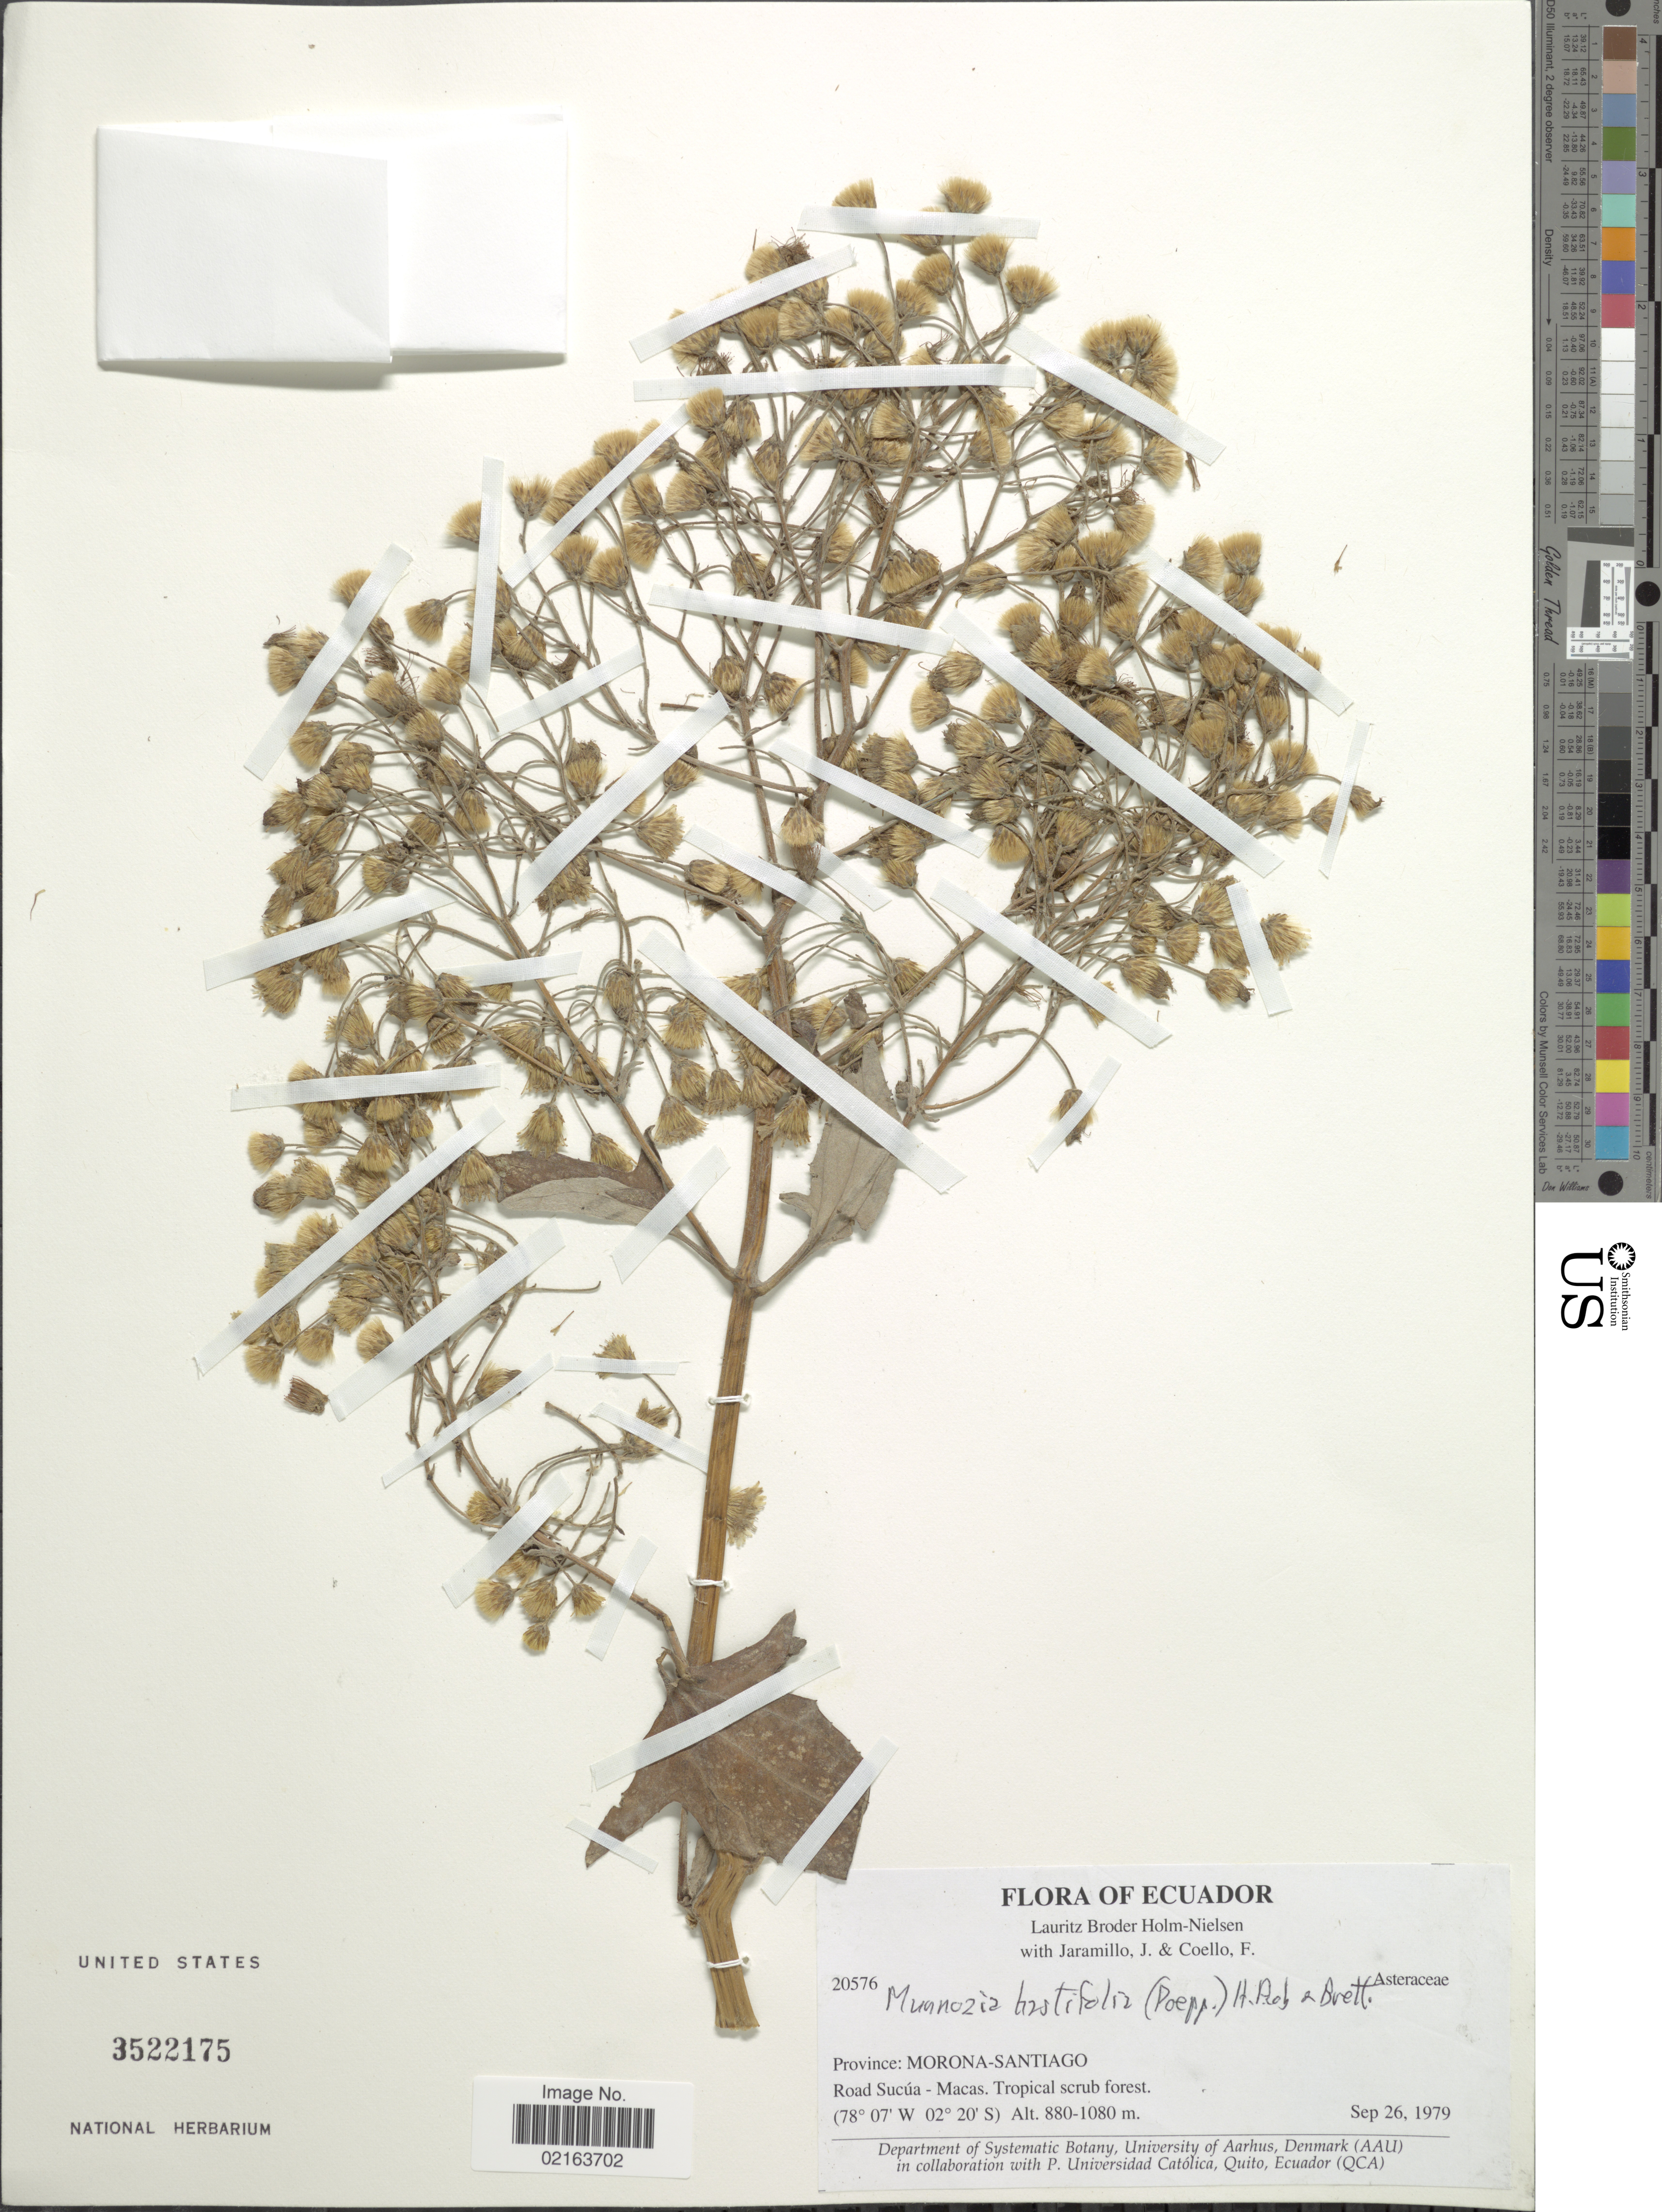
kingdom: Plantae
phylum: Tracheophyta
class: Magnoliopsida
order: Asterales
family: Asteraceae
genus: Munnozia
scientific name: Munnozia hastifolia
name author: (Poepp.) H. Rob. & Brettell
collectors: L. B. Holm-Nielsen, J. Jaramillo & F. Coello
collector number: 20576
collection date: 1979-09-26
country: Ecuador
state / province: Morona-Santiago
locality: Province: Morona-Santiago, Road Sucua - Macas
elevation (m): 880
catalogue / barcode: US 3522175